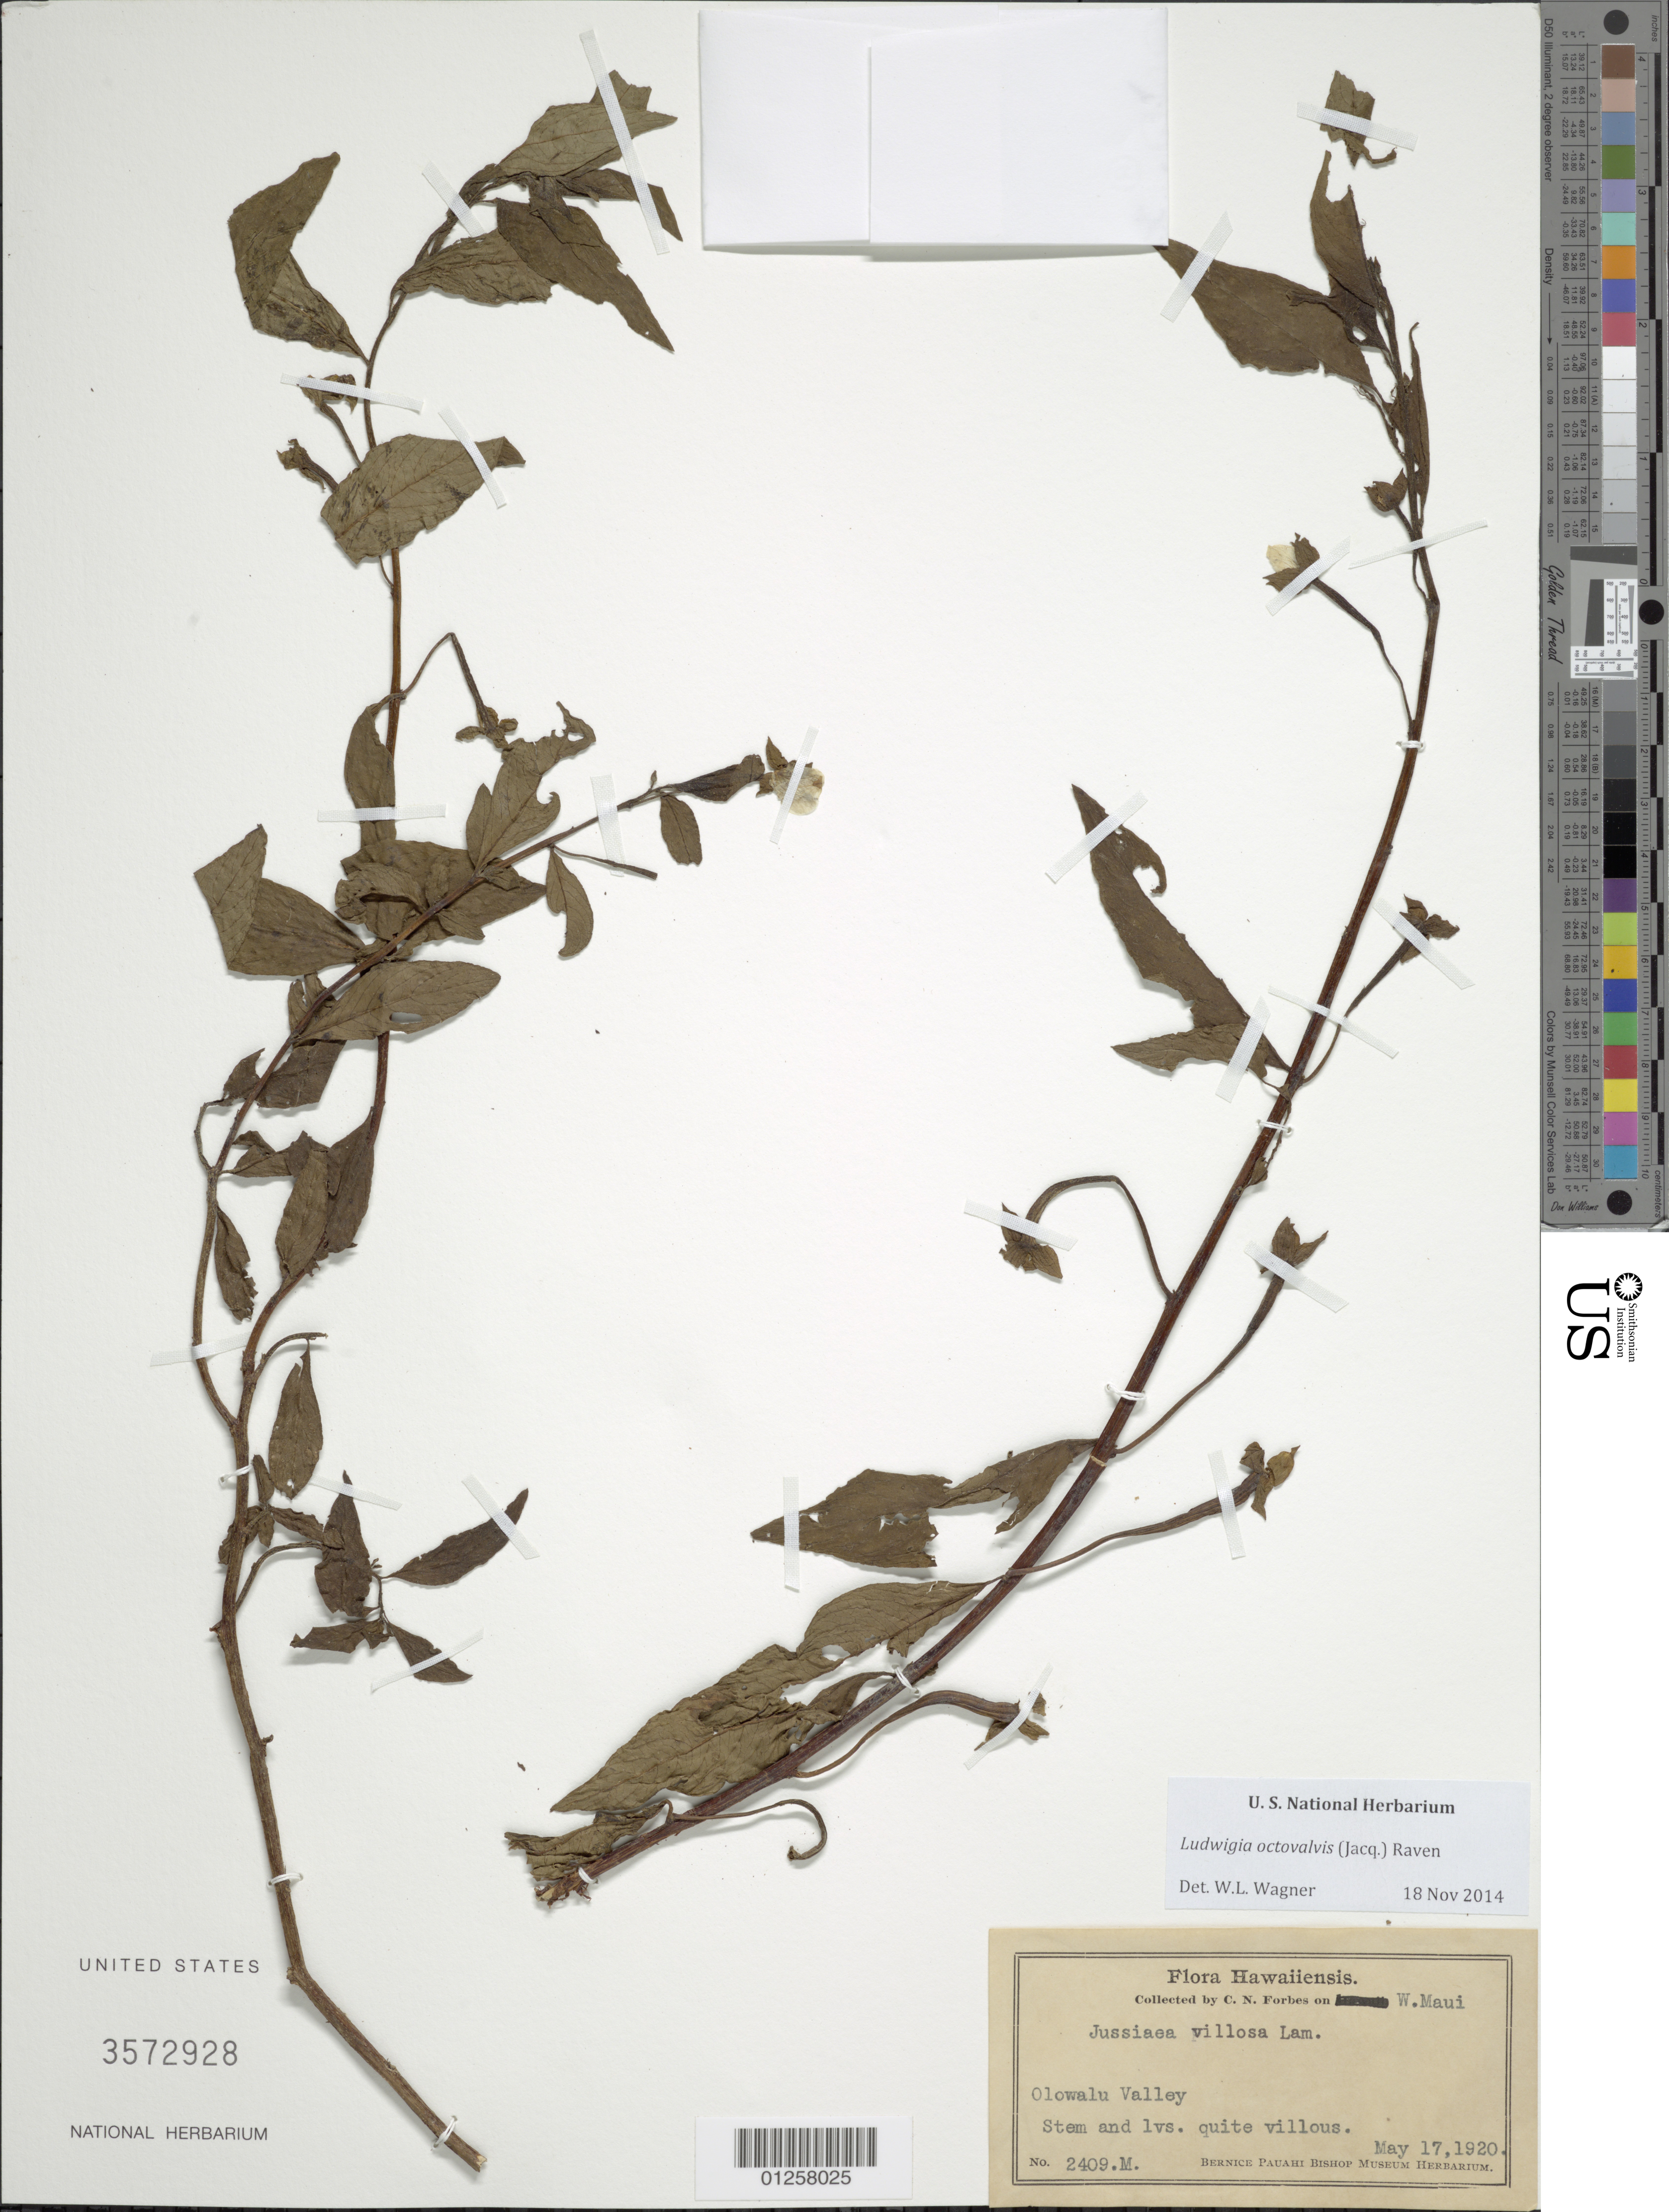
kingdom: Plantae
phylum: Tracheophyta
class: Magnoliopsida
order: Myrtales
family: Onagraceae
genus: Ludwigia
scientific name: Ludwigia octovalvis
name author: (Jacq.) P.H. Raven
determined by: Wagner, W. L., (BOT), Smithsonian Institution - National Museum of Natural History (UNITED STATES)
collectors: C. N. Forbes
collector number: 2409.M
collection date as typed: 17 May 1920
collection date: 1920-05-17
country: United States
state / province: Hawaii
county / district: Maui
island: Maui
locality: Olowalu Valley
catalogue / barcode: US 3572928